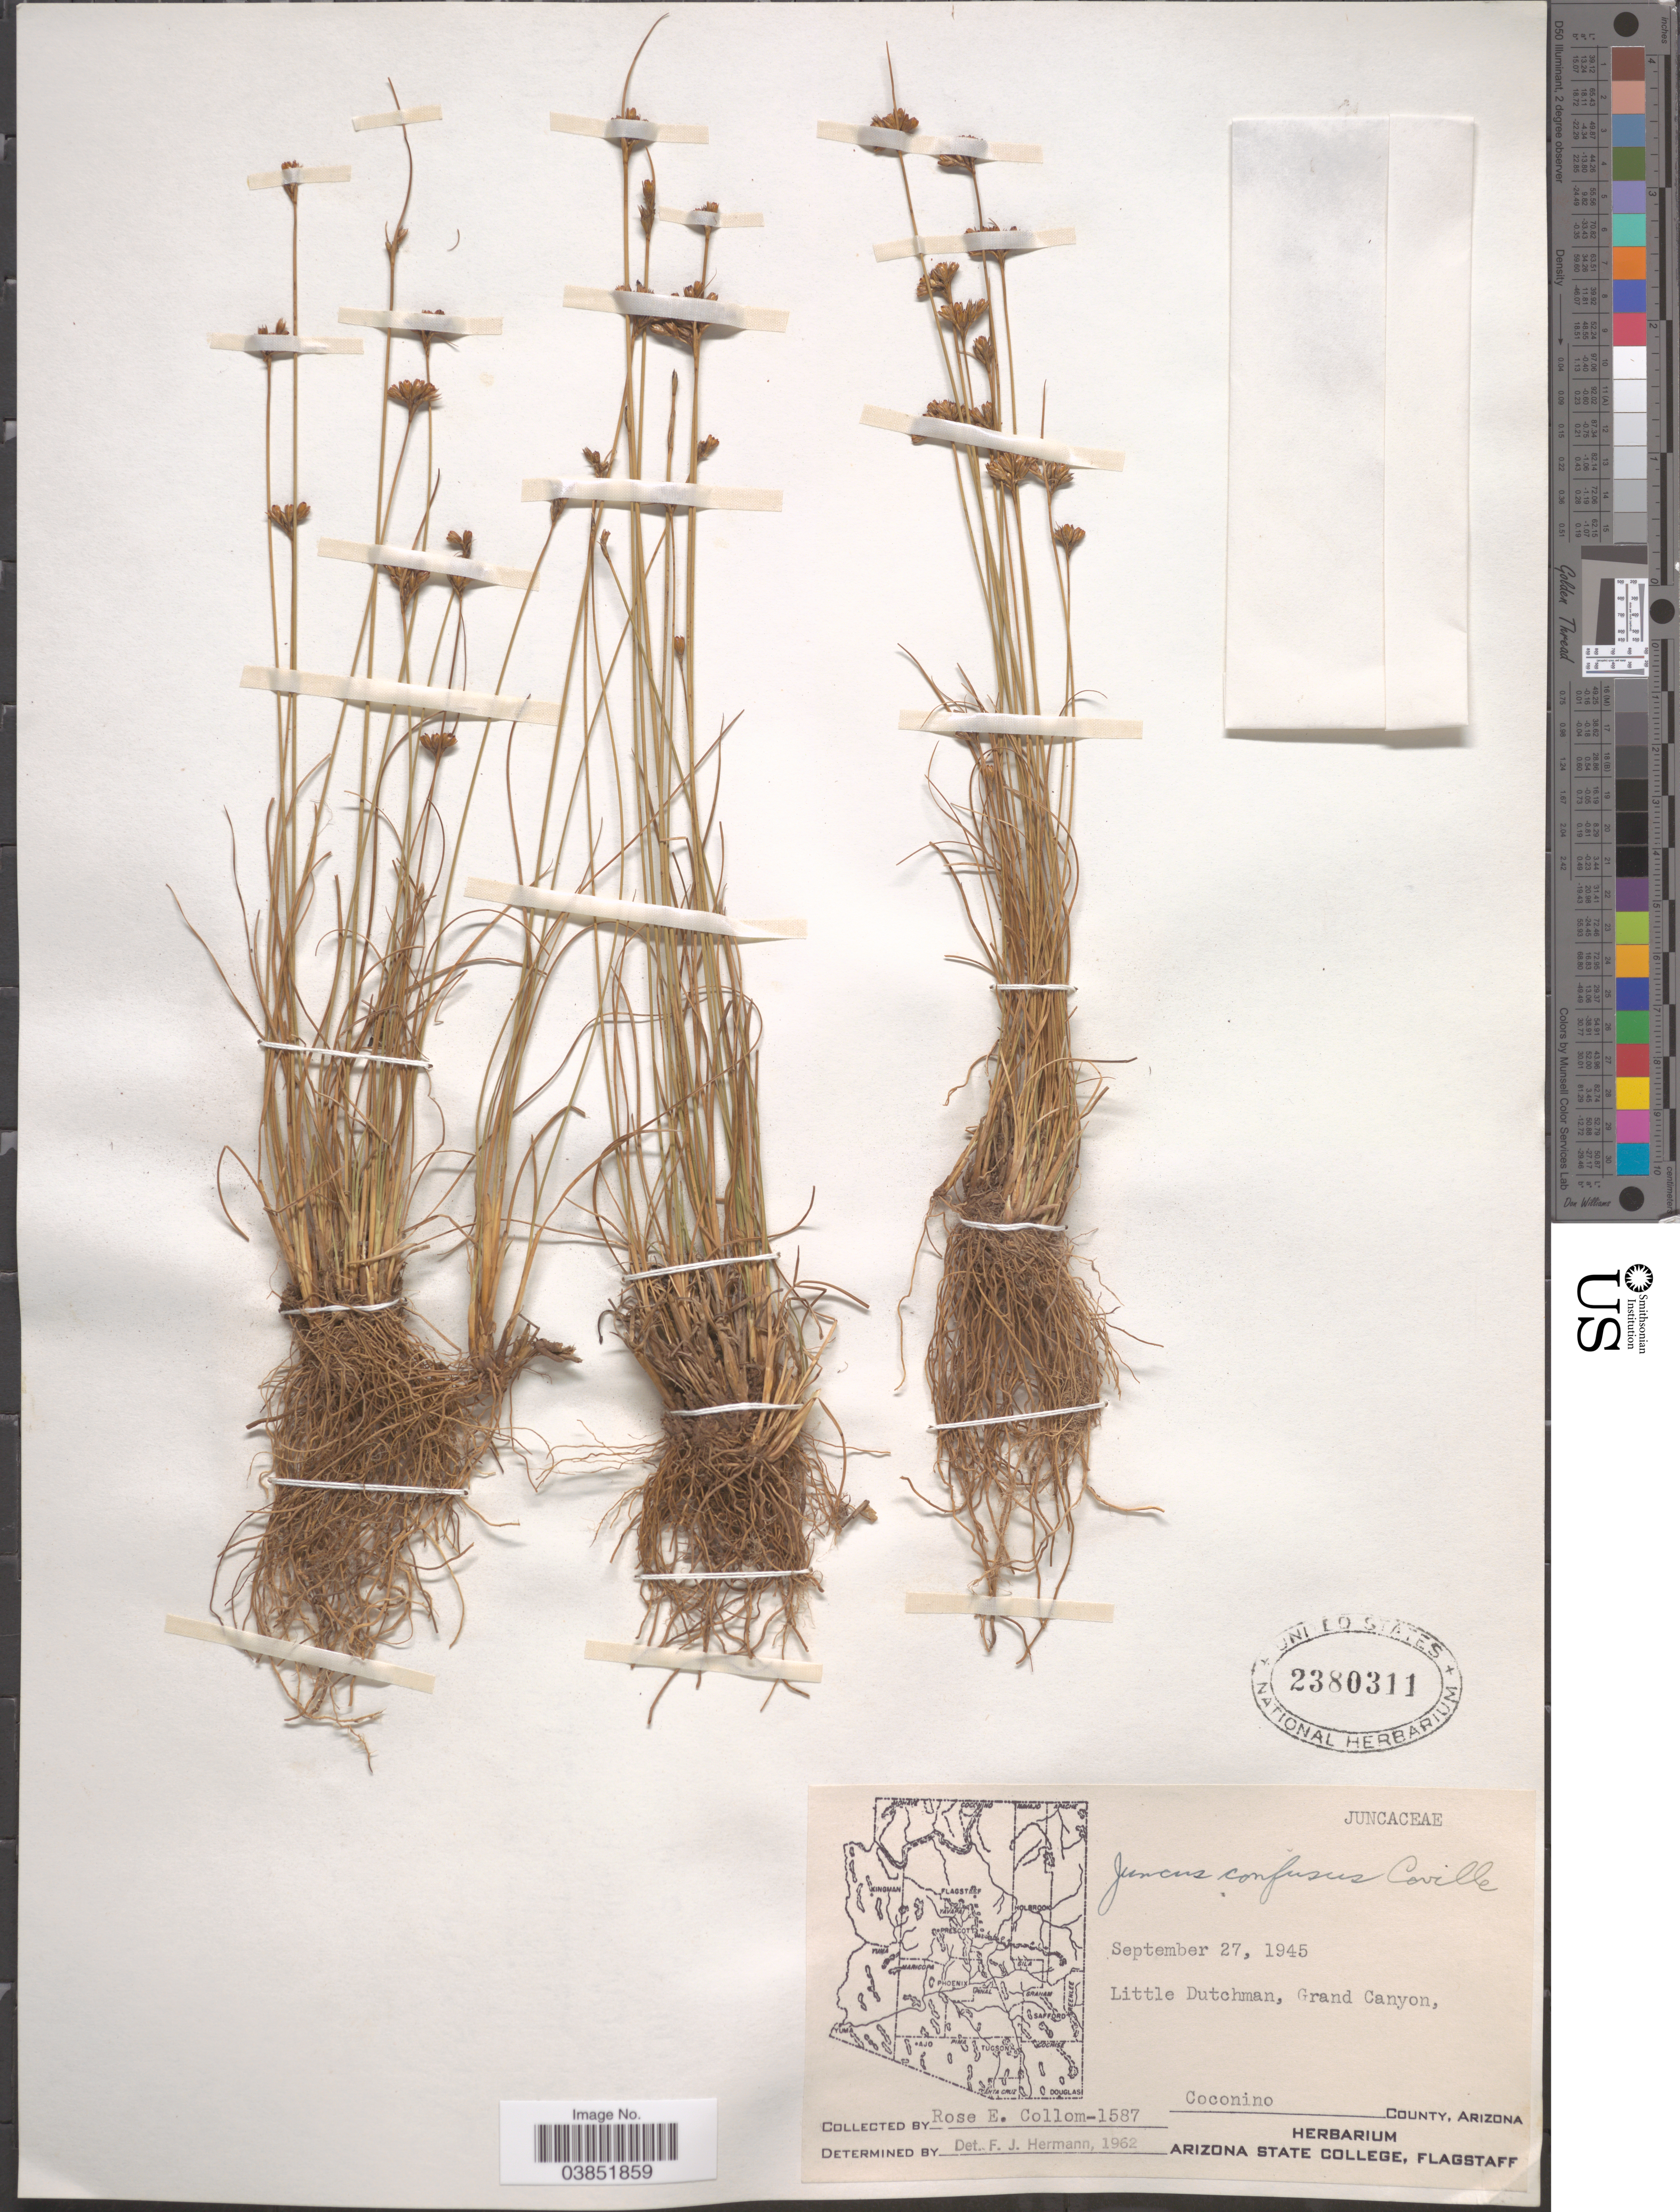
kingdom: Plantae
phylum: Tracheophyta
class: Liliopsida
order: Poales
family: Juncaceae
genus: Juncus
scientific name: Juncus confusus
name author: Coville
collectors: R. E. Collom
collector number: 1587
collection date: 1945-09-27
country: United States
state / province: Arizona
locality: Little Dutchman, Grand Canyon, Coconino County.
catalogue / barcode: US 2380311